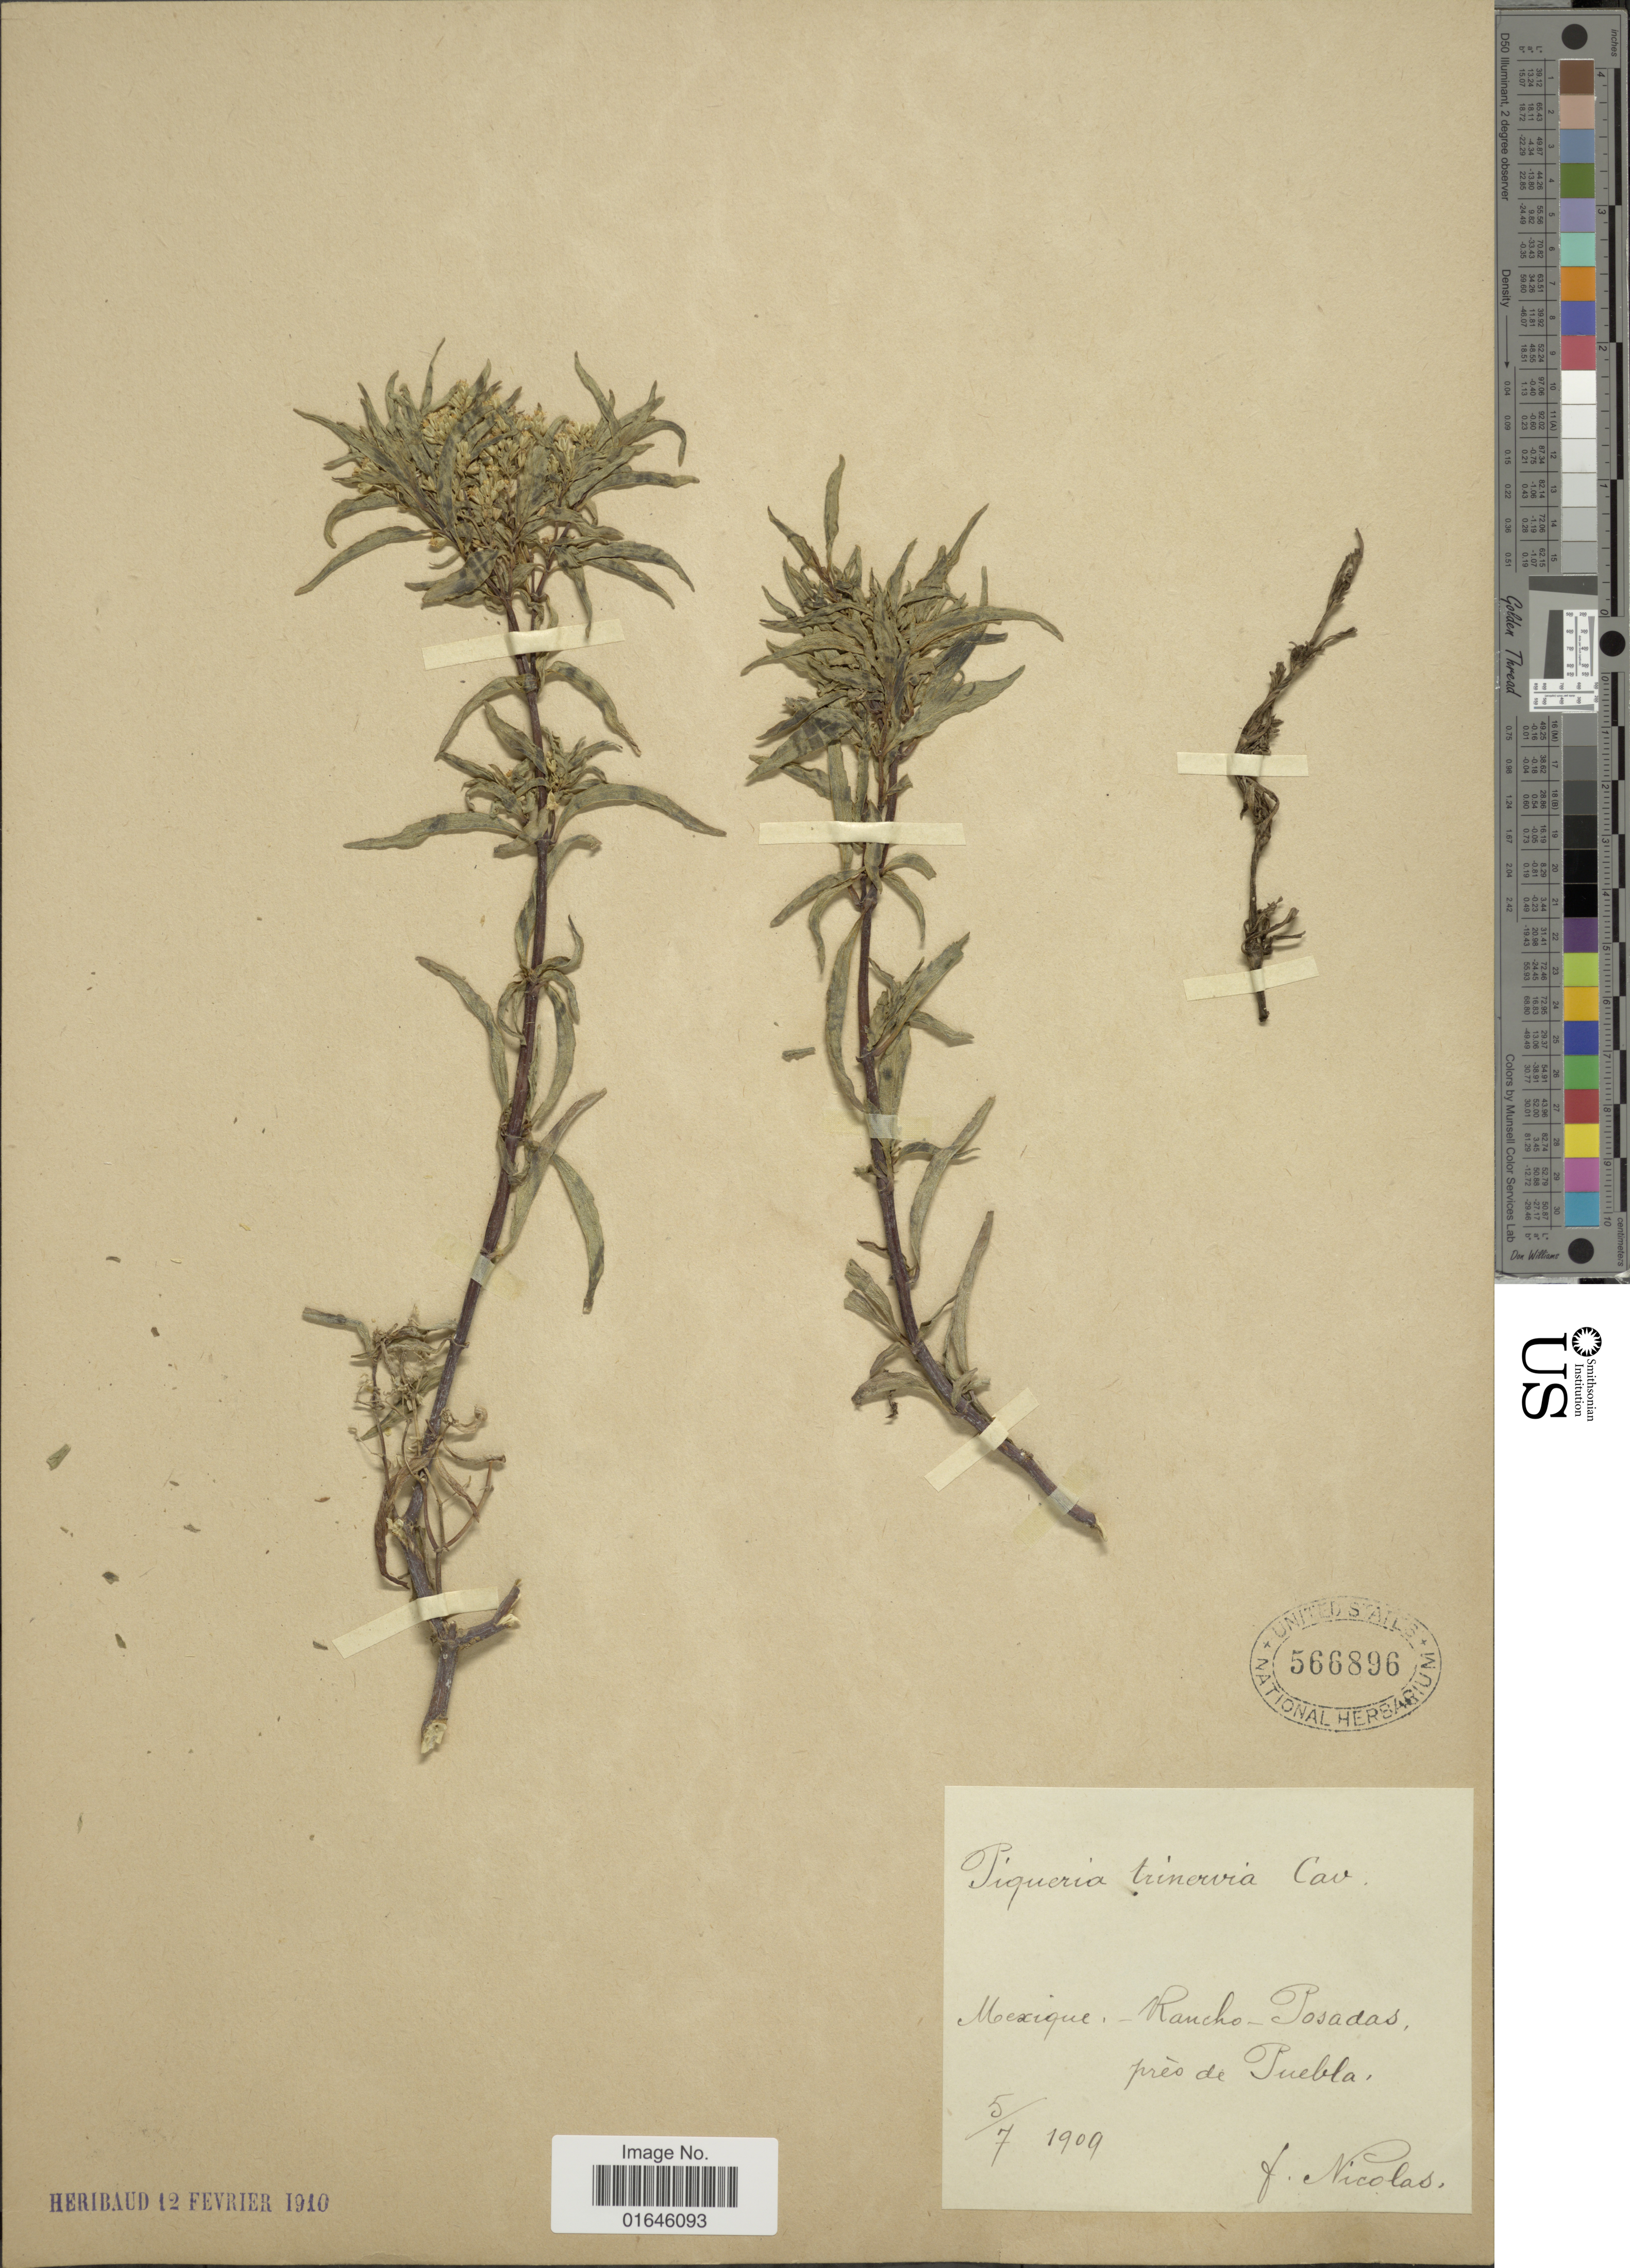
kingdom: Plantae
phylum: Tracheophyta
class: Magnoliopsida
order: Asterales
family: Asteraceae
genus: Piqueria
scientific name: Piqueria trinervia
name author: Cav.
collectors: -. Nicolas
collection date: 1909-07-05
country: Mexico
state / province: Puebla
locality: Rancho Posadas, pres de Puebla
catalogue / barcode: US 566896